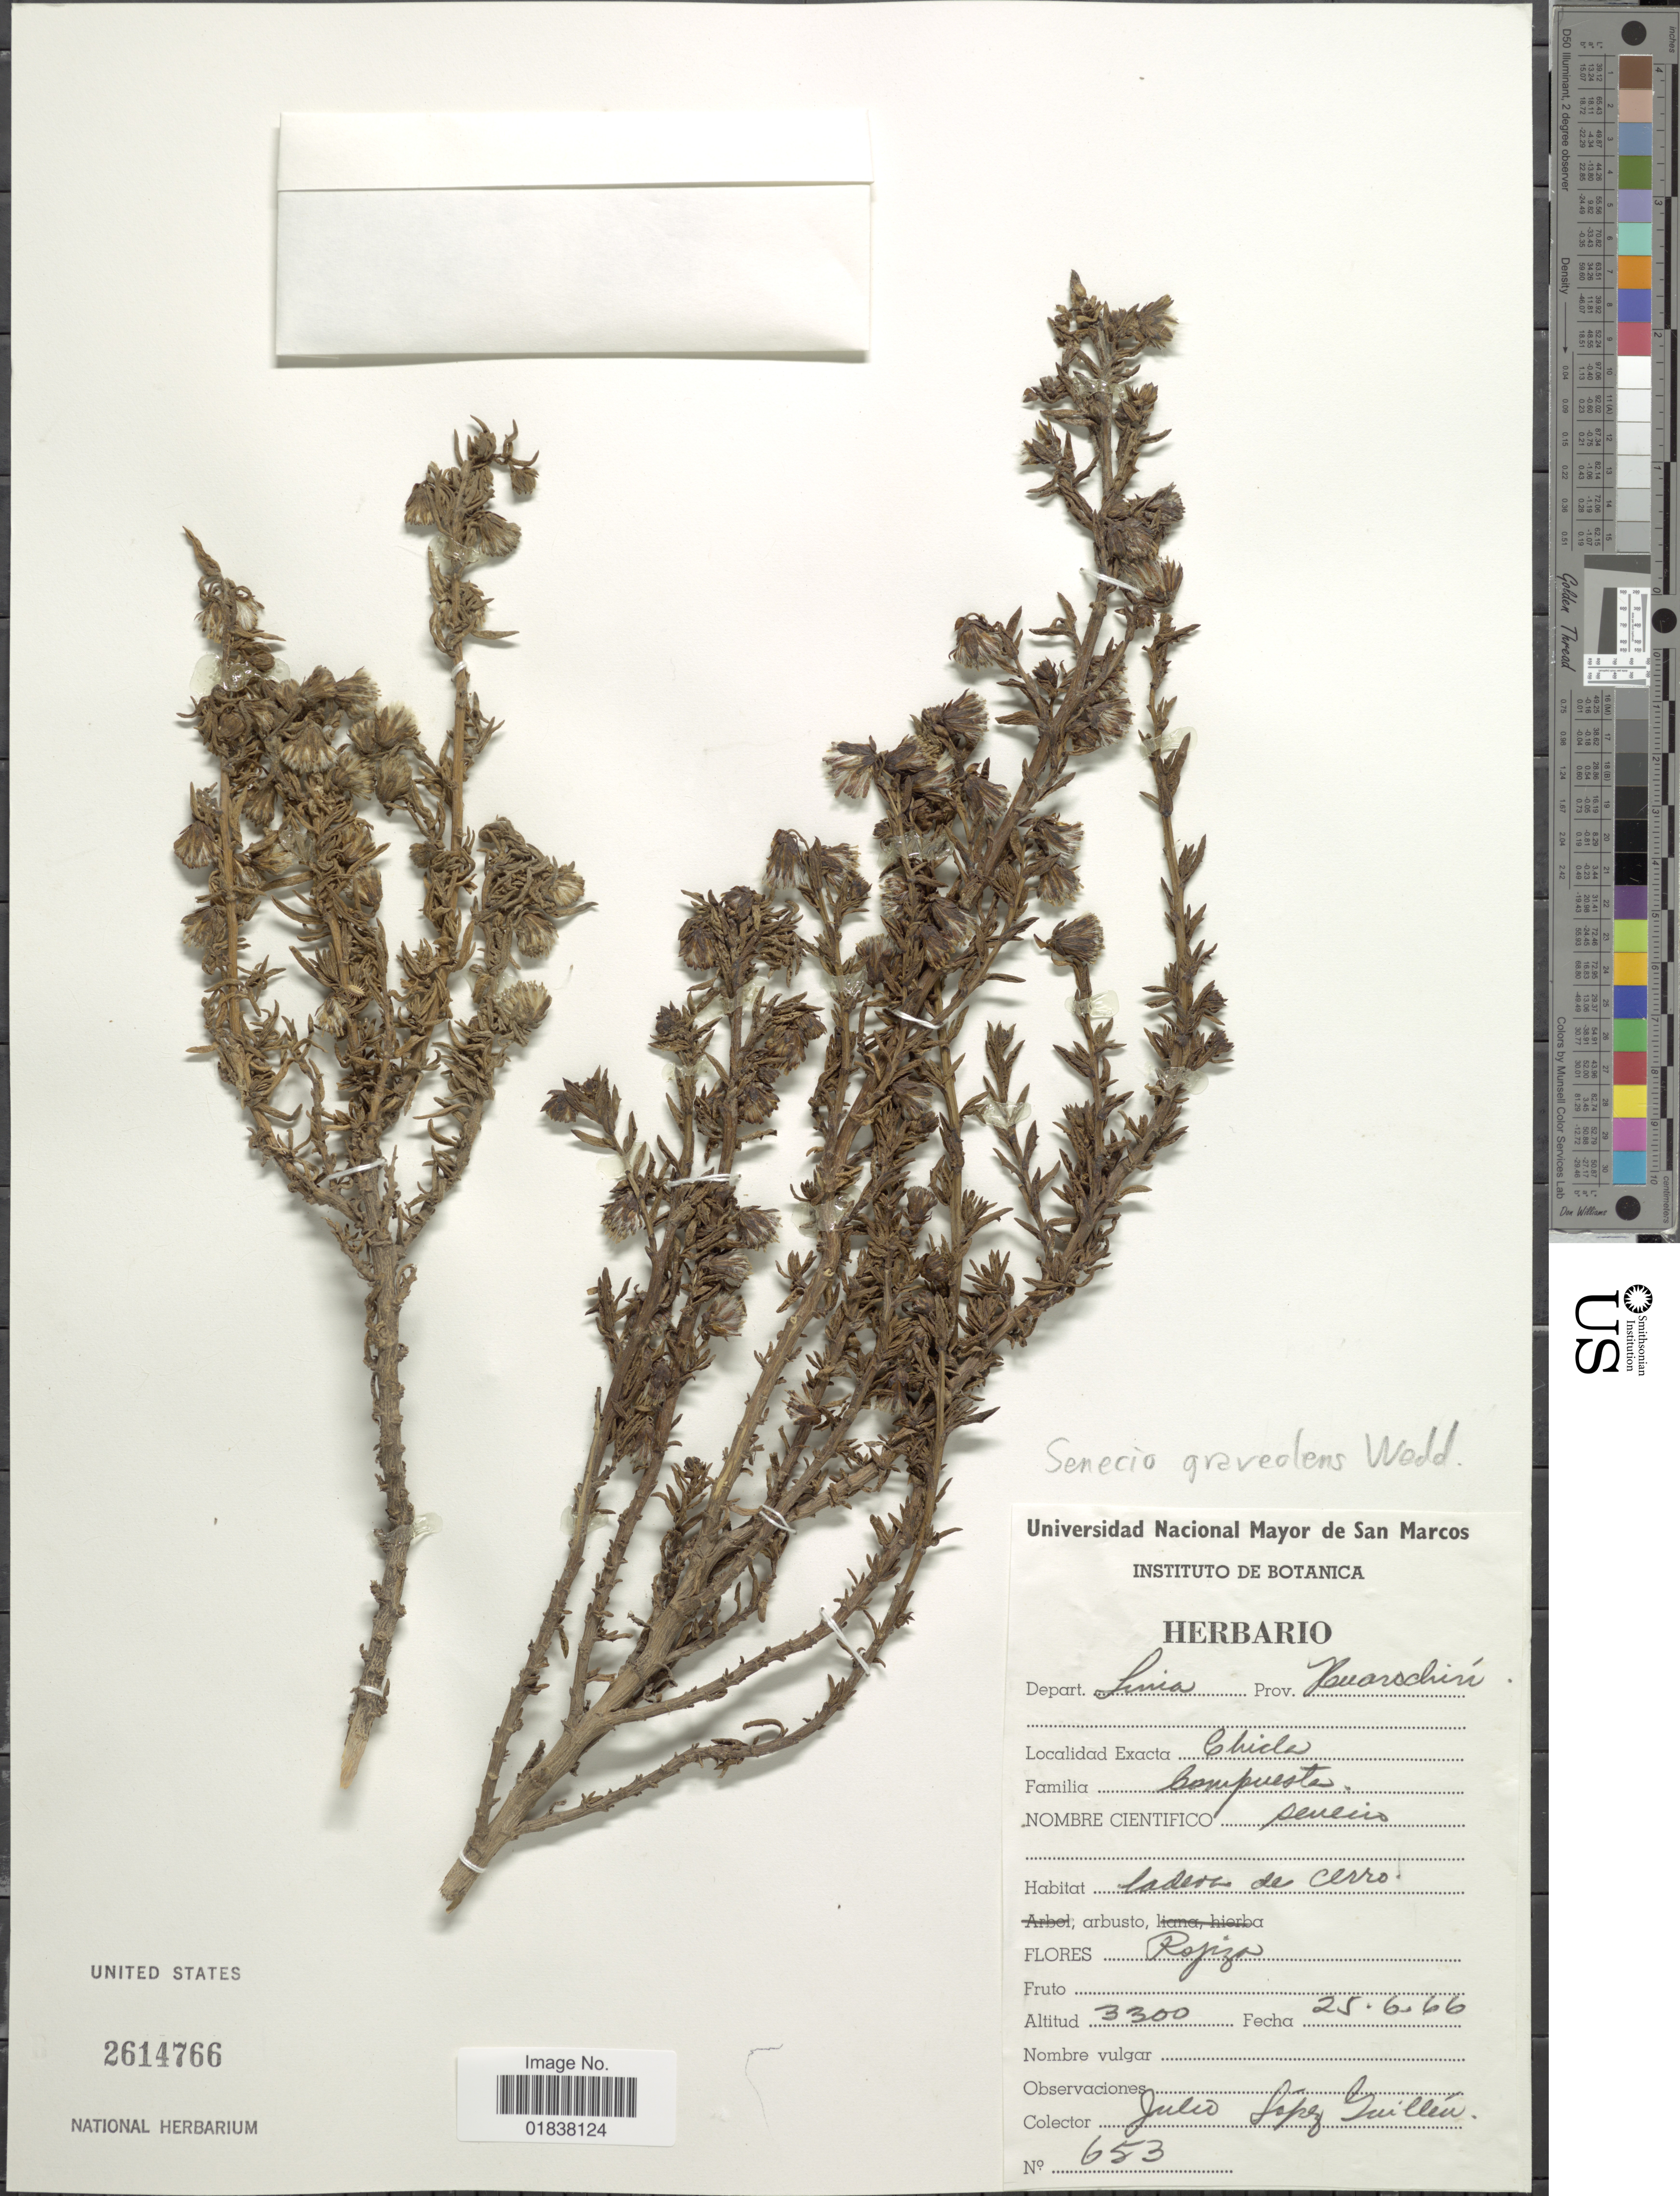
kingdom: Plantae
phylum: Tracheophyta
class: Magnoliopsida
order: Asterales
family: Asteraceae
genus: Senecio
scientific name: Senecio nutans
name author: Sch. Bip.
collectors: J. López Guillén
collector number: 653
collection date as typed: Transcribed d/m/y: 25/6/66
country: Peru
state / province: Lima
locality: Chicla, Prov. Huarochirí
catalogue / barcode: US 2614766